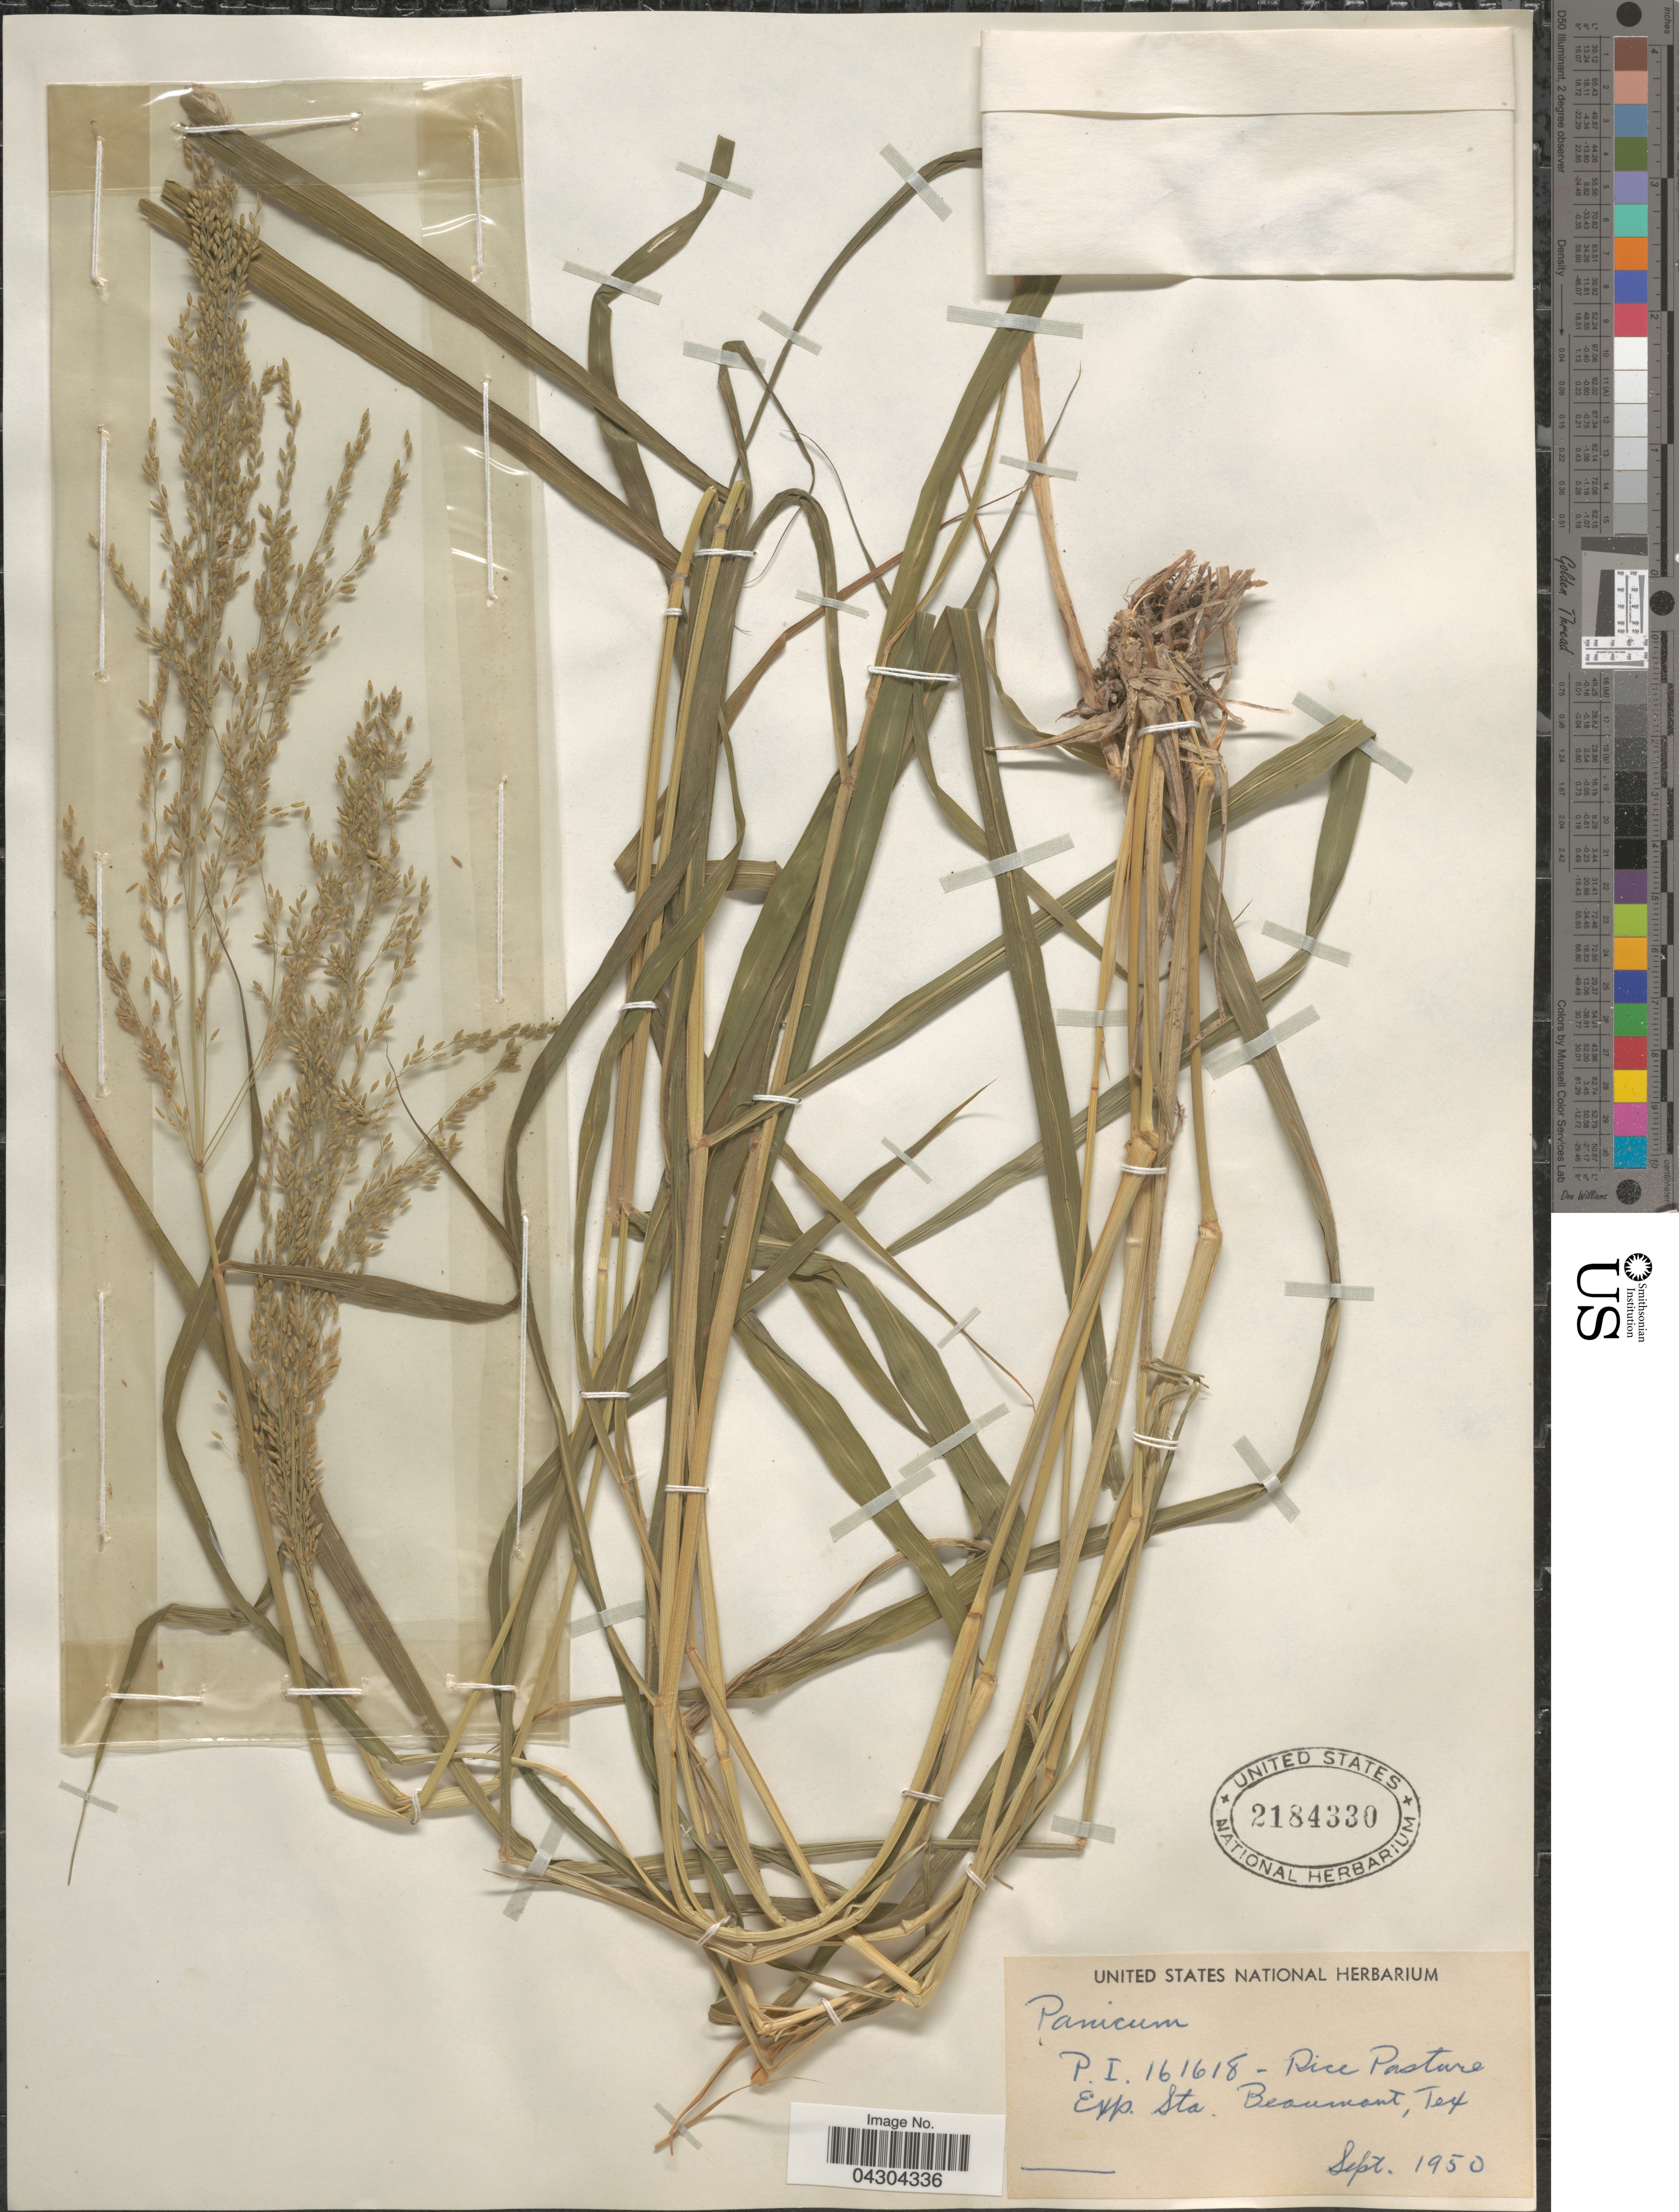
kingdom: Plantae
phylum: Tracheophyta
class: Liliopsida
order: Poales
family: Poaceae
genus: Panicum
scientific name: Panicum sp.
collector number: P.I.161618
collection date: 1950-09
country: United States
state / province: Texas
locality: Rice Pasture Exp. Sta. Beaumont.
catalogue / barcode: US 2184330